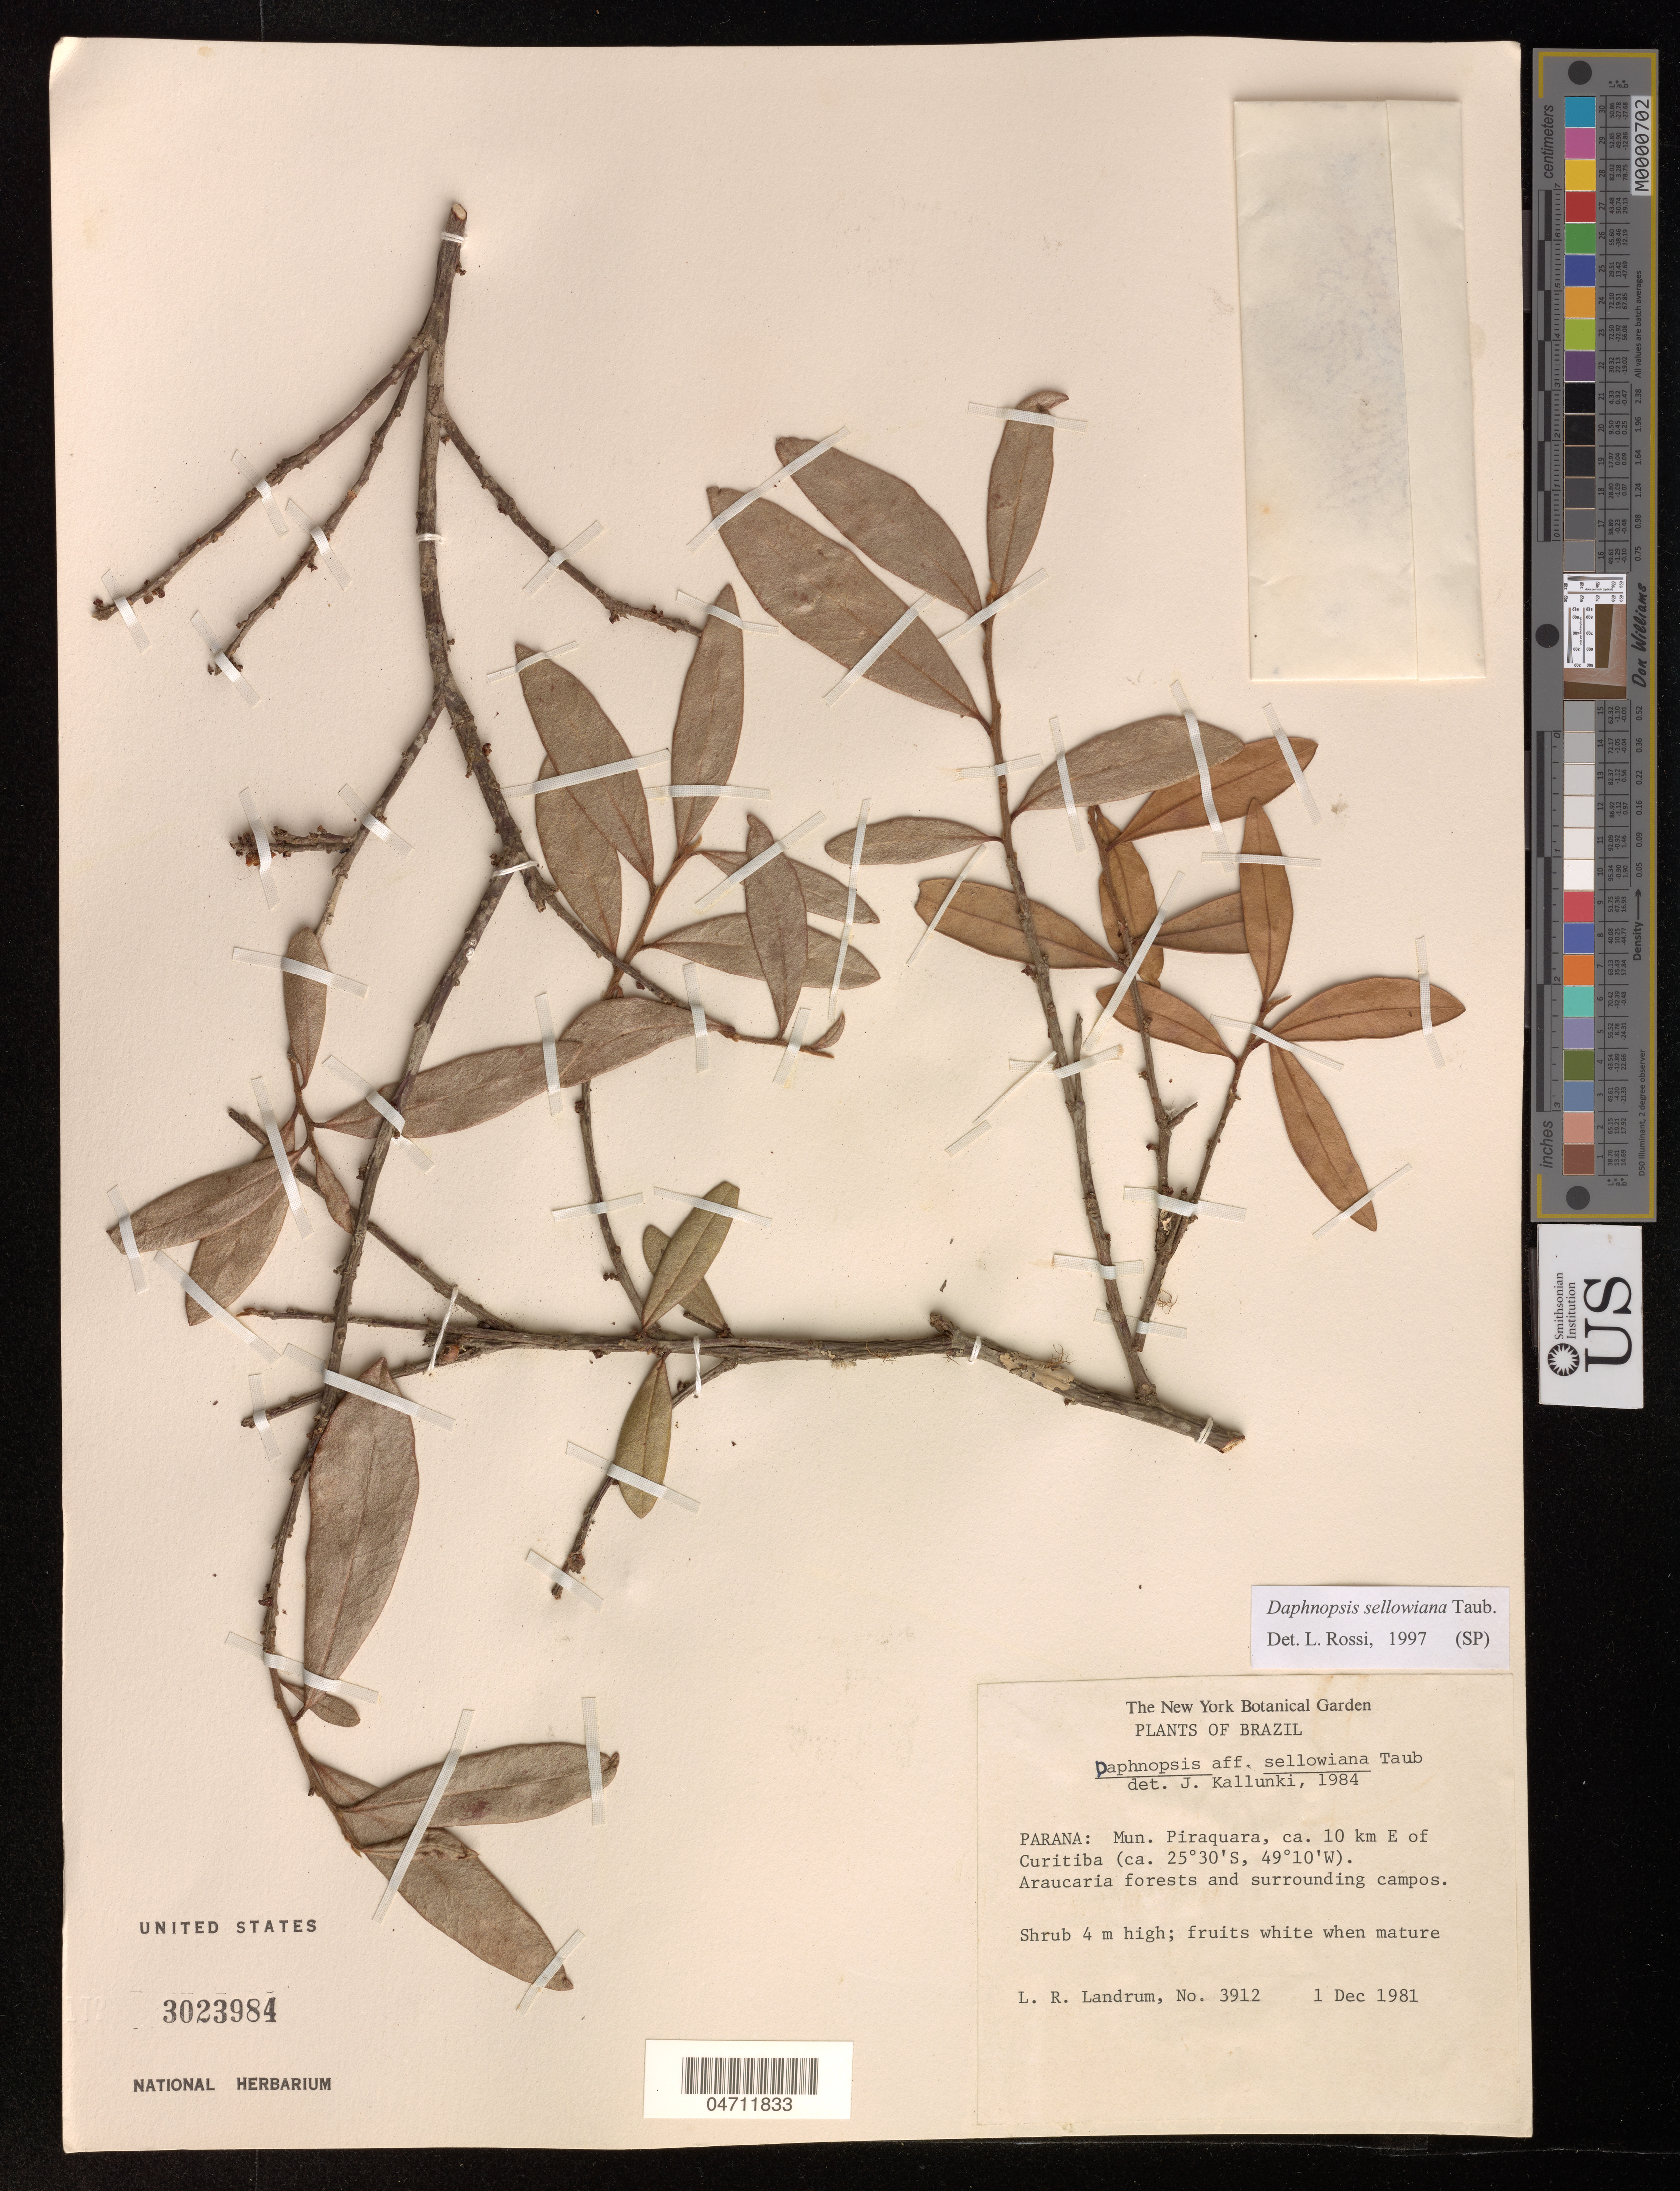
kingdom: Plantae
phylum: Tracheophyta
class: Magnoliopsida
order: Malvales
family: Thymelaeaceae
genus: Daphnopsis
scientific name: Daphnopsis sellowiana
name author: Taub.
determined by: Rossi, L.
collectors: L. R. Landrum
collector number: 3912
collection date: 1981-12-01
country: Brazil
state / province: Paraná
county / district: Piraquara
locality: ca. 10 km E of Curitiba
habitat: Araucaria forests and surrounding campos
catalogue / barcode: US 3023984